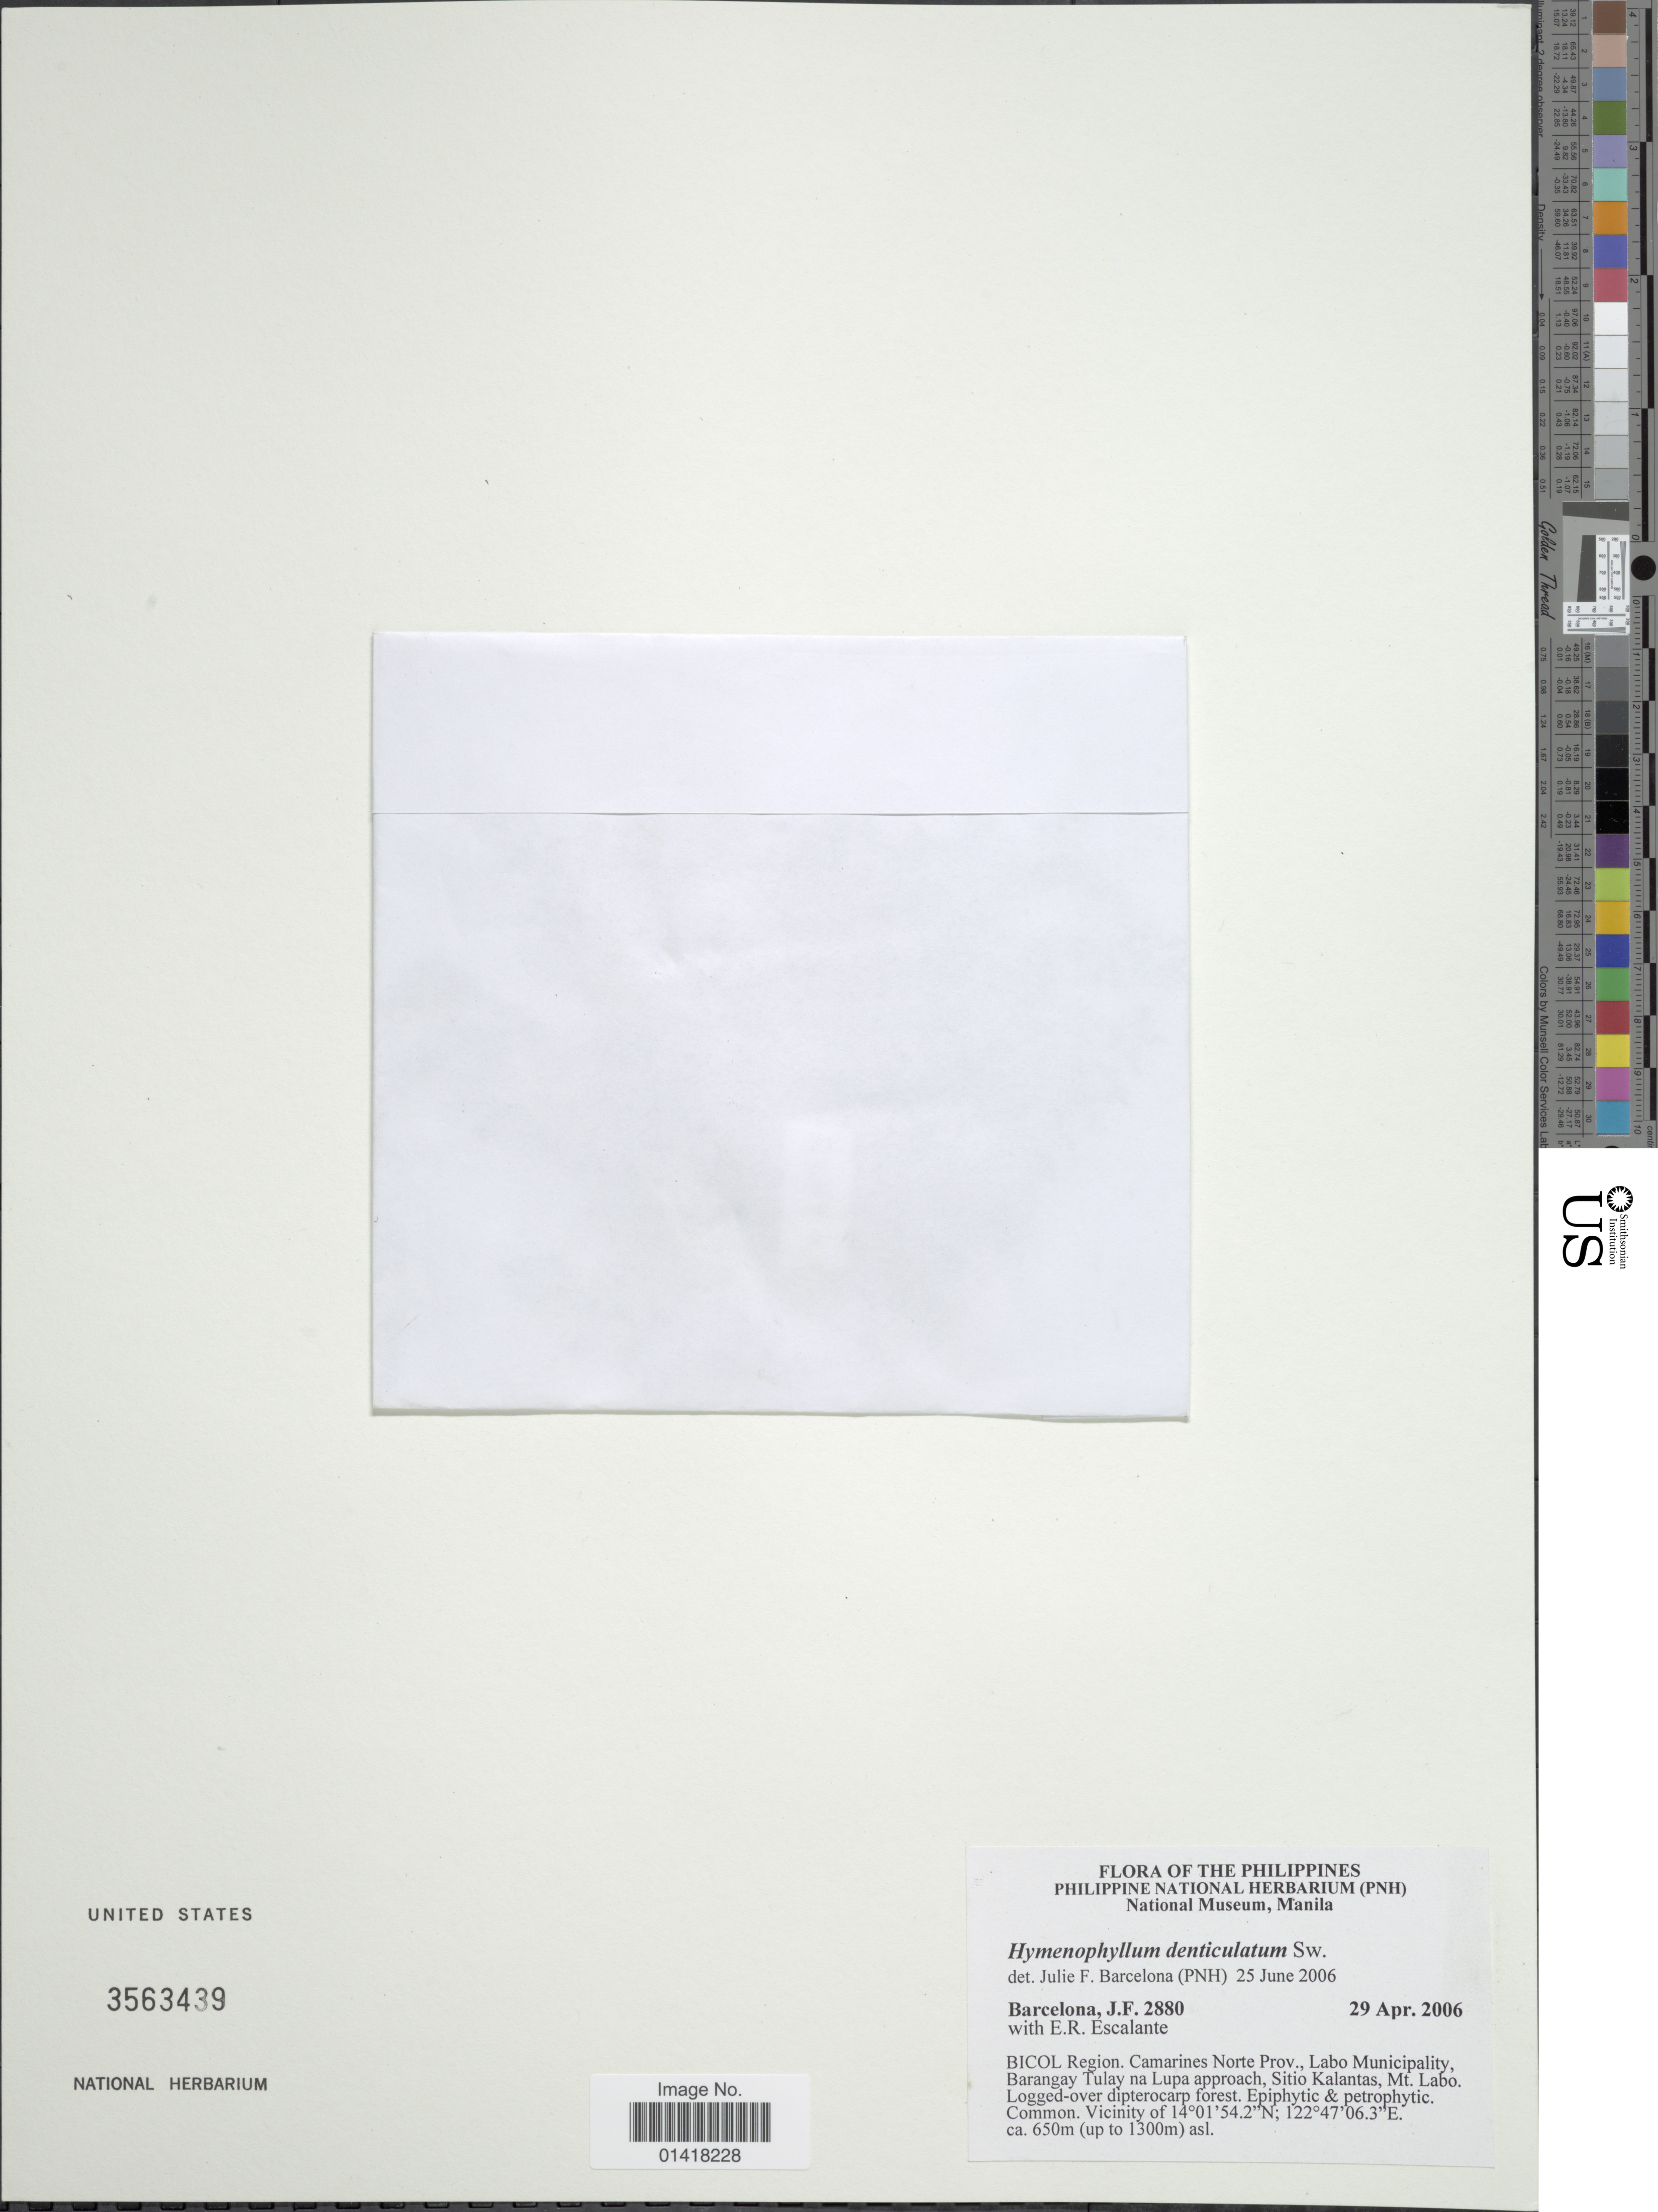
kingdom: Plantae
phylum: Tracheophyta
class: Polypodiopsida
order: Hymenophyllales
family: Hymenophyllaceae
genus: Hymenophyllum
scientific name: Hymenophyllum denticulatum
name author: Sw.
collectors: J. F. Barcelona & E. Escalante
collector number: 2880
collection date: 2006-04-29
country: Philippines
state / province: Bicol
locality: Bicol region. Camarines Norte Prov. Labo Municiplaity, barangay Tulay na LUpa approach, Sitio Kalanrtas, Mt. Labo.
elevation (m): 650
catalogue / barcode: US 3563439